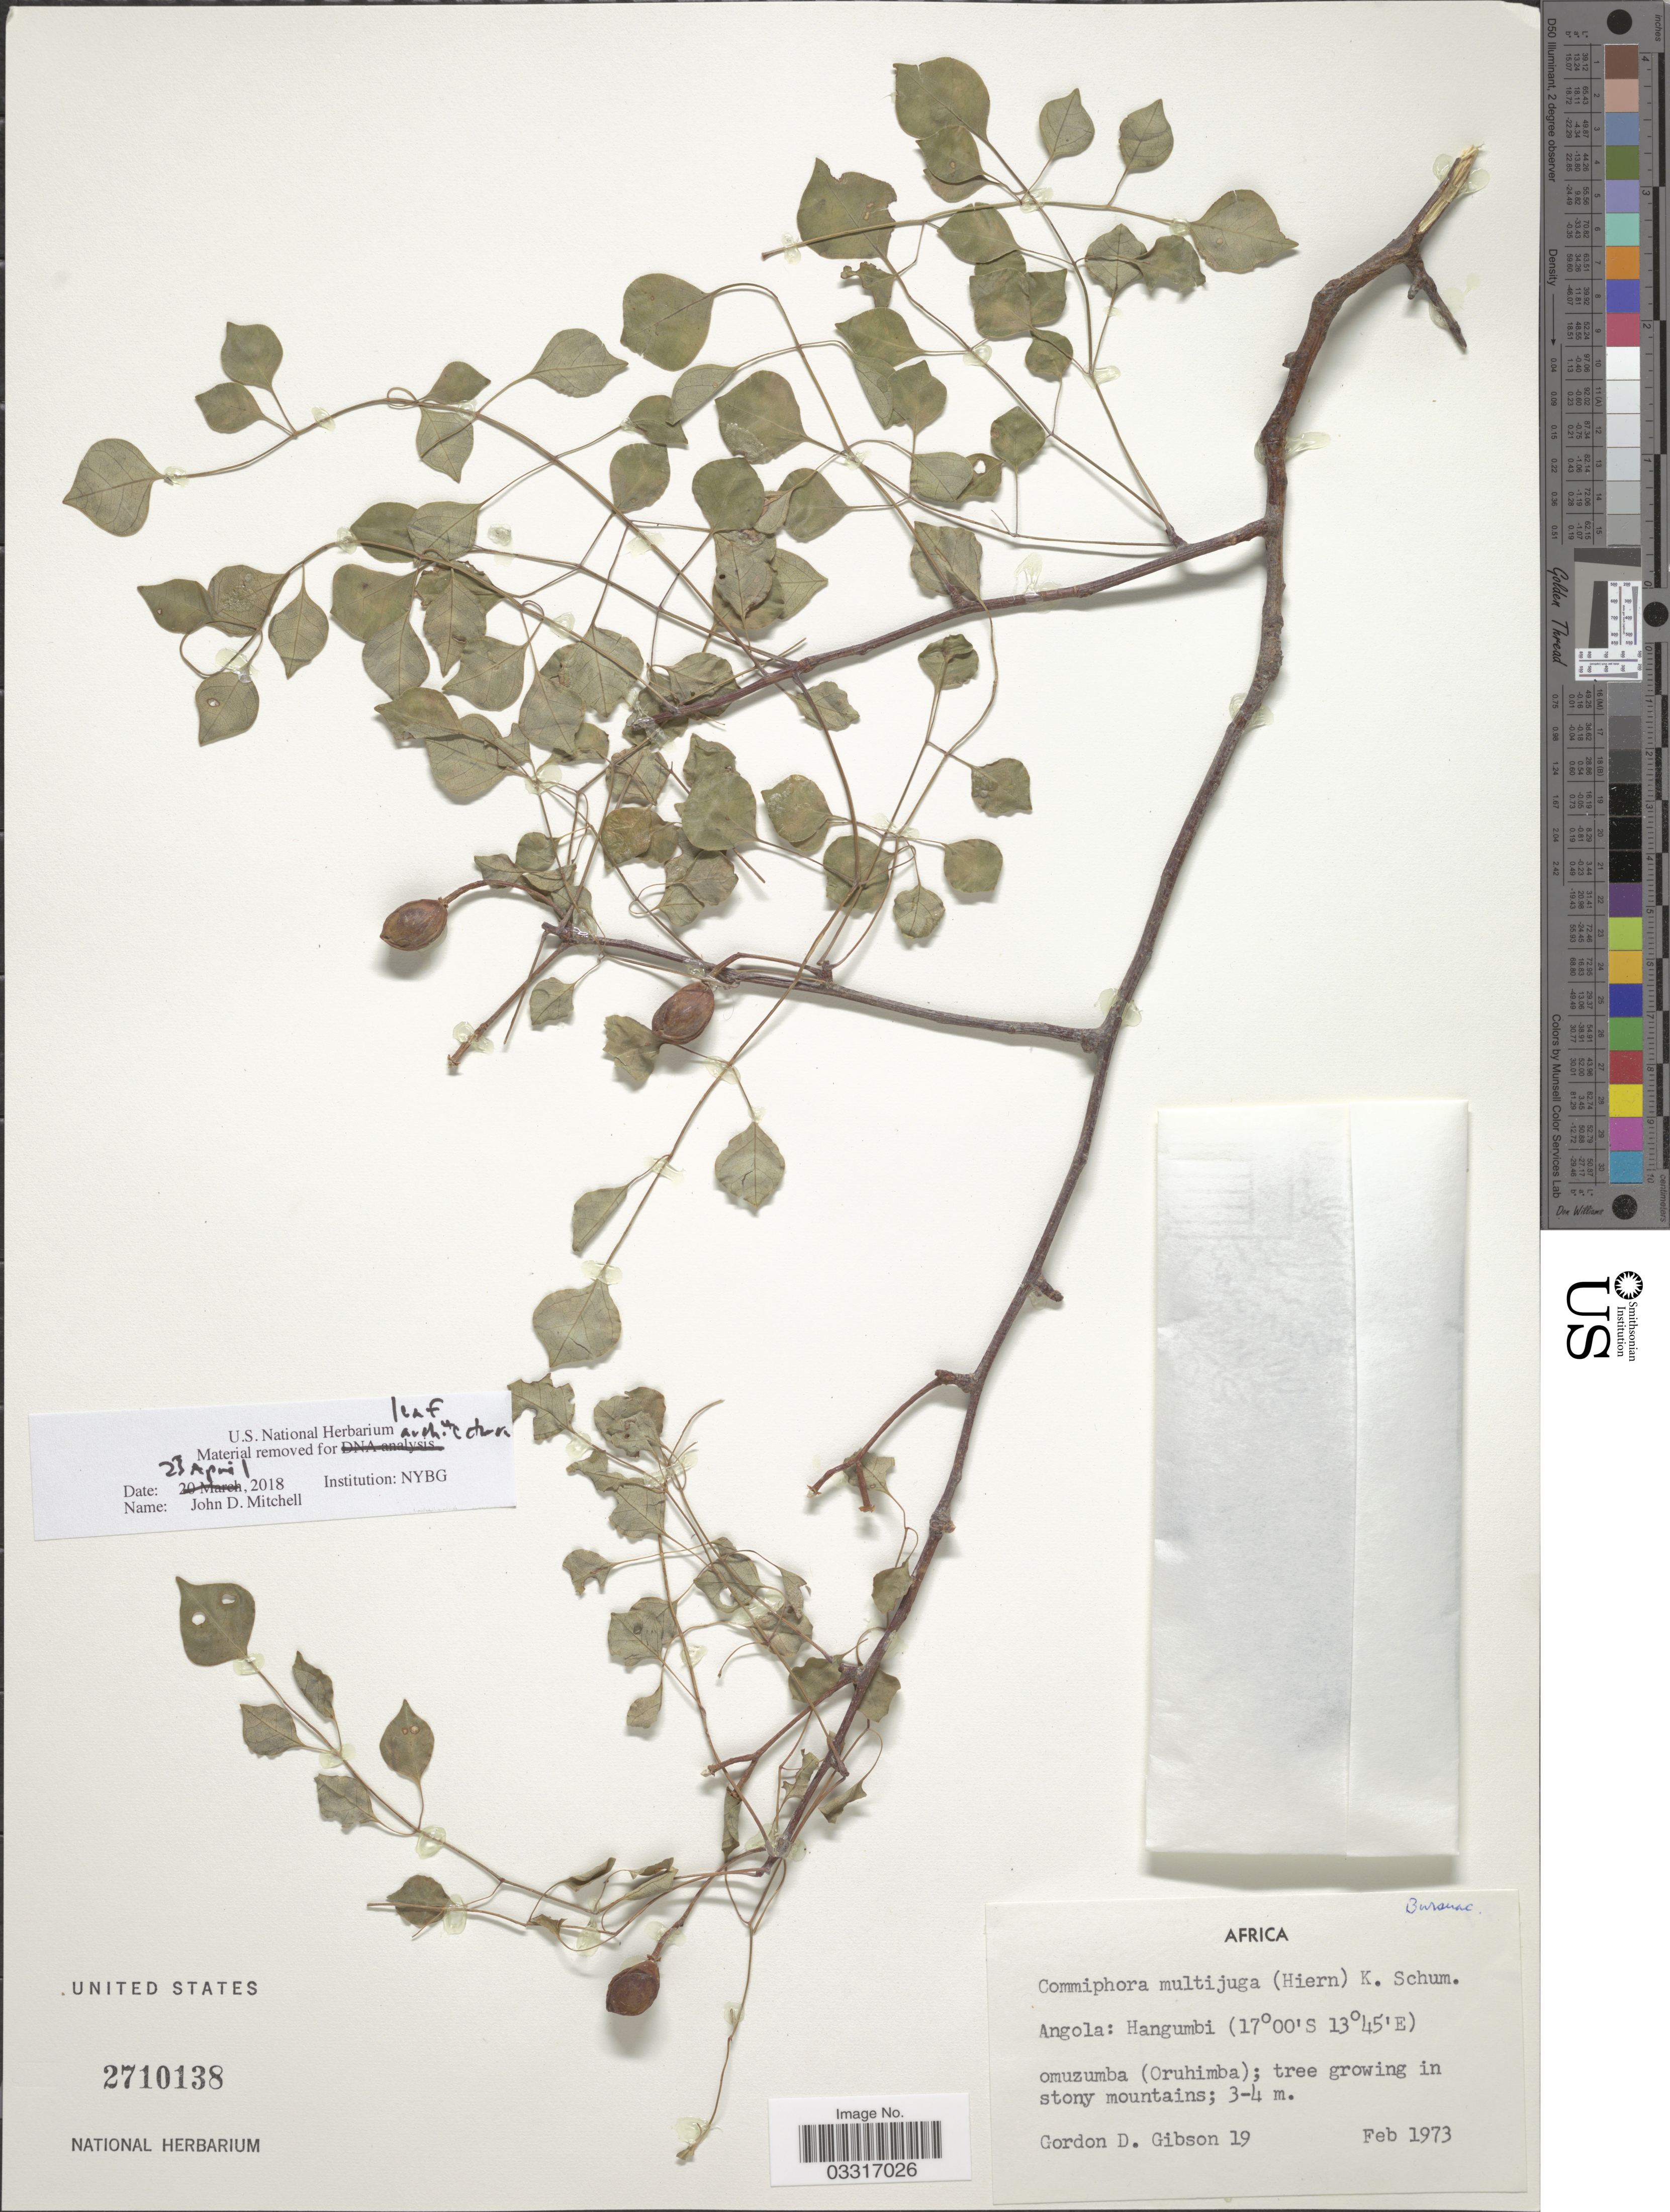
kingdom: Plantae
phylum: Tracheophyta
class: Magnoliopsida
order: Sapindales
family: Burseraceae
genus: Commiphora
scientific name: Commiphora multijuga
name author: K. Schum.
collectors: G. D. Gibson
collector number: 19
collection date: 1973-02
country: Angola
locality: Hangumbi omuzumba (Oruhimba).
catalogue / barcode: US 2710138